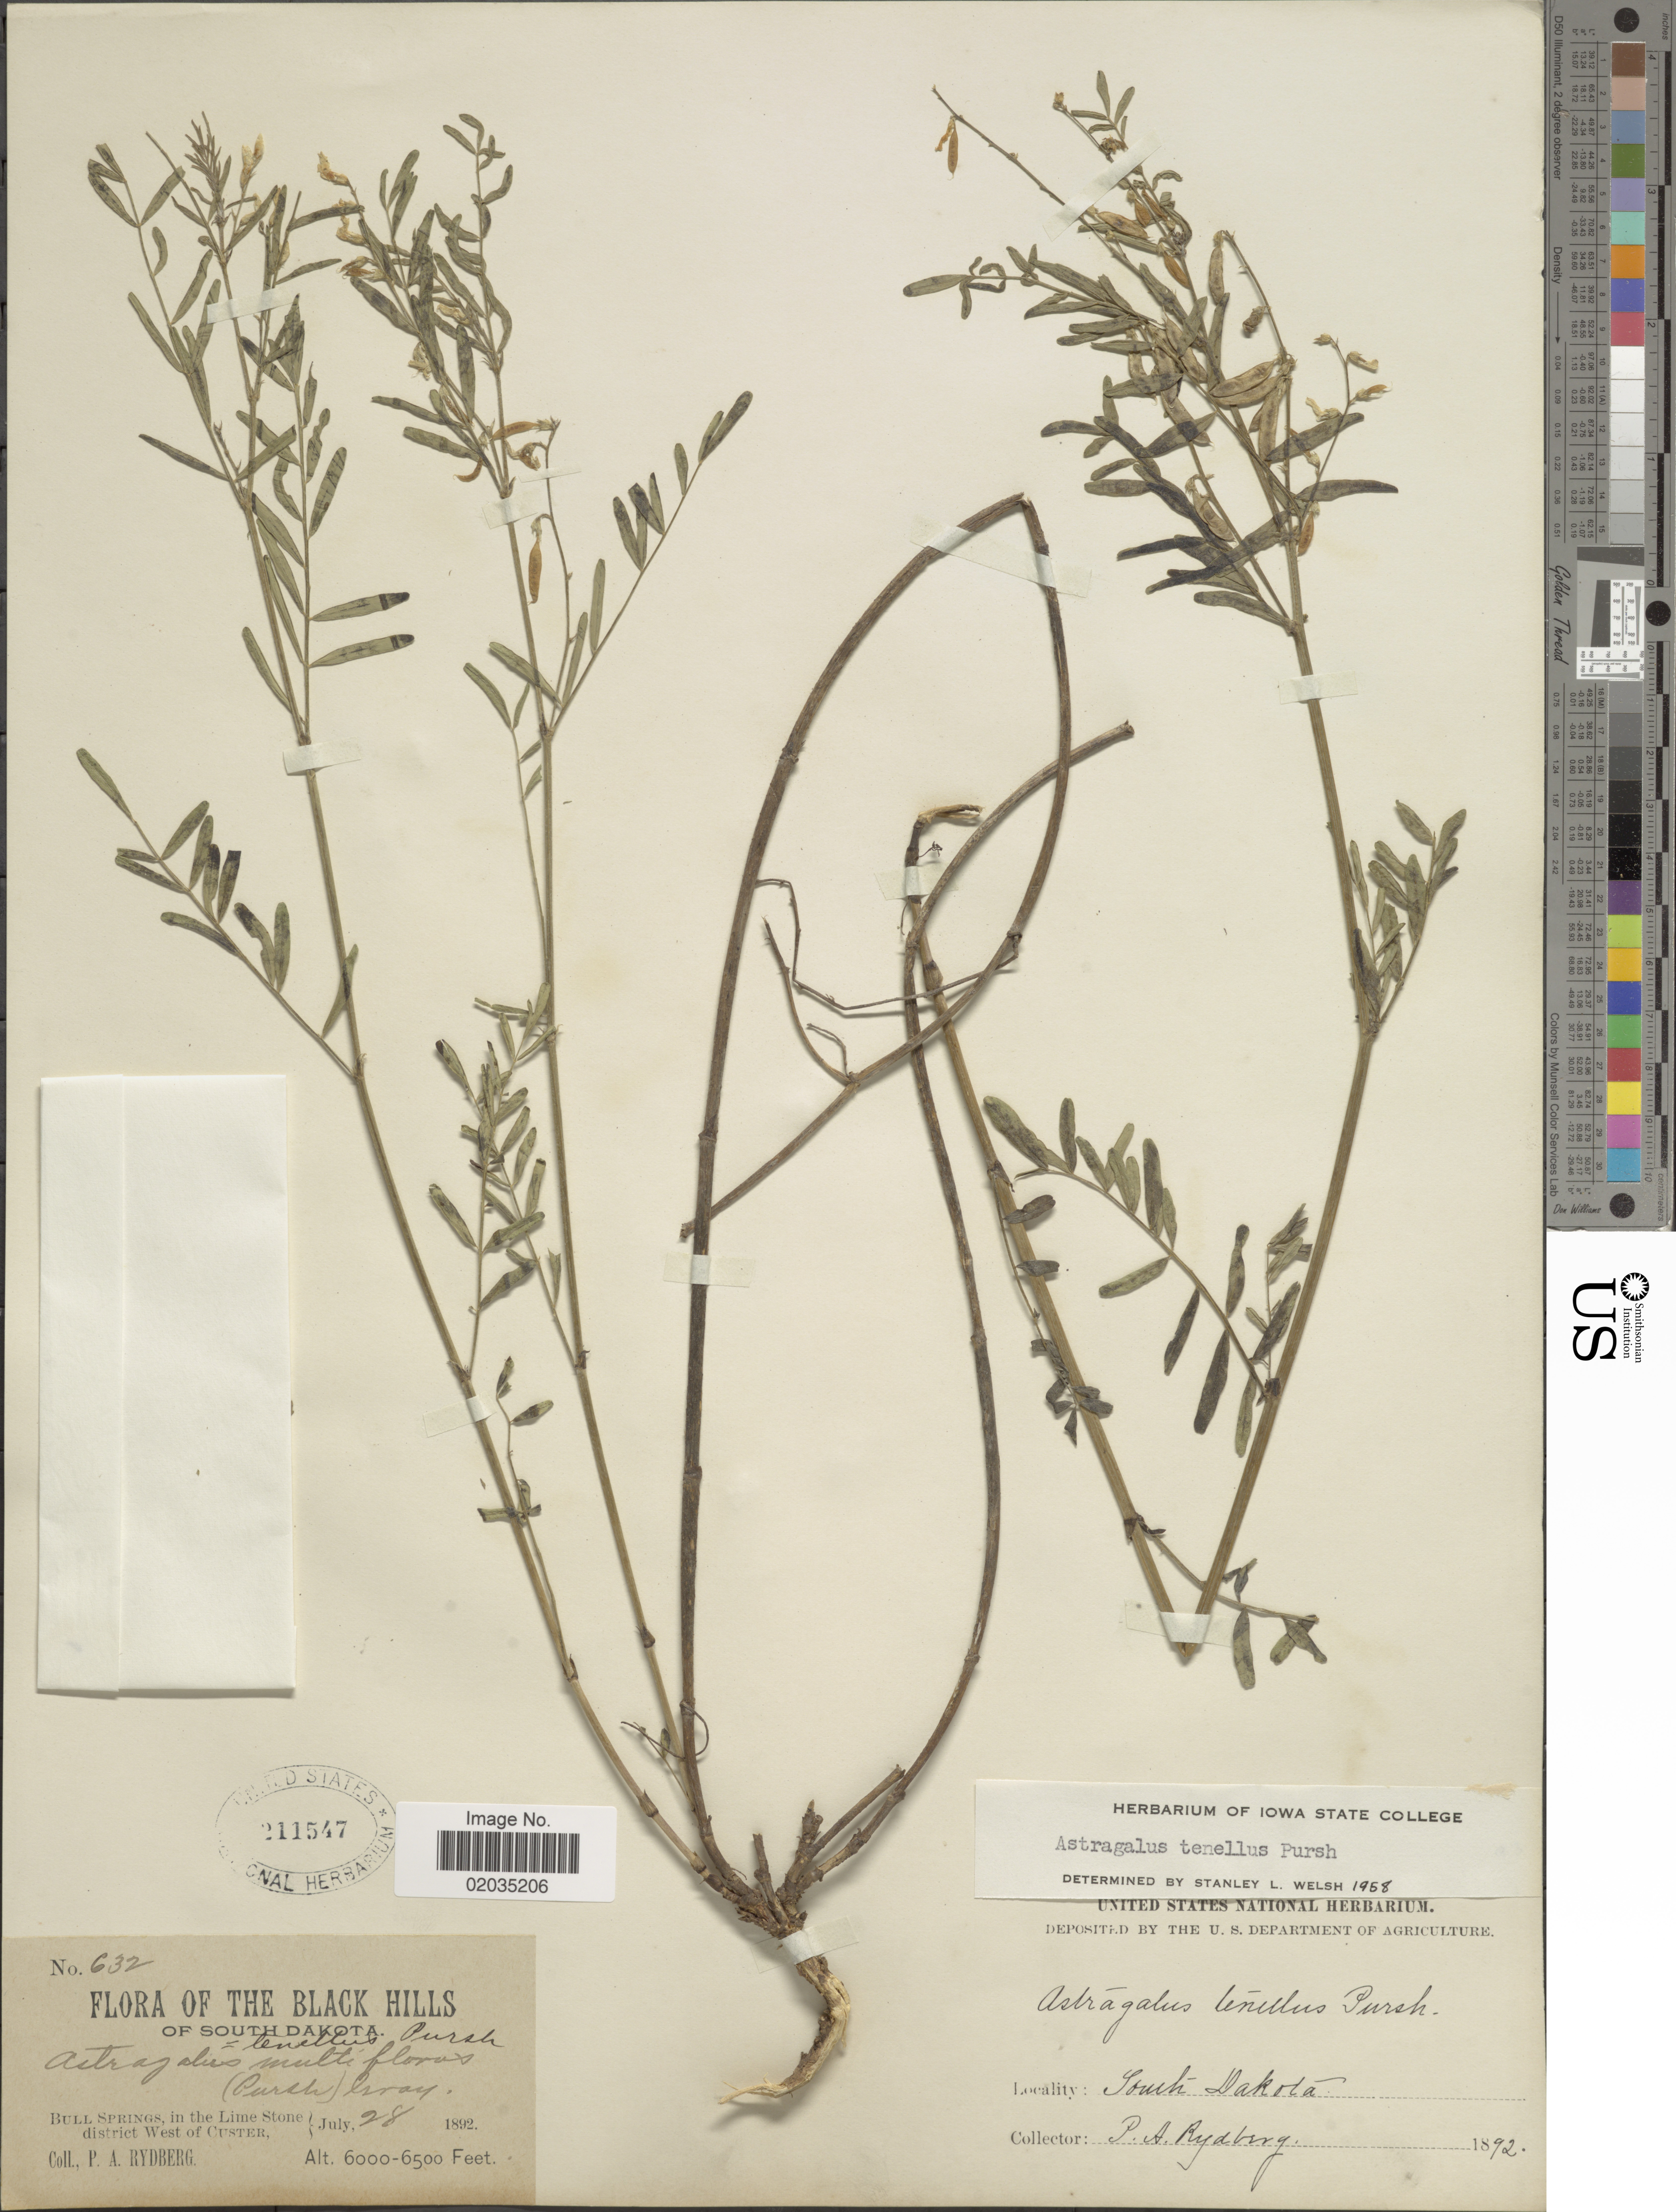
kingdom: Plantae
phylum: Tracheophyta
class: Magnoliopsida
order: Fabales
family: Fabaceae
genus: Astragalus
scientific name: Astragalus tenellus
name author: Pursh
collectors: P. A. Rydberg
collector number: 632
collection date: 1892-07-28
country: United States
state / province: South Dakota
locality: The Black Hills of South Dakota, Bull Springs, in the Lime Stone district West of Custer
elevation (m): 1829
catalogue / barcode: US 211547